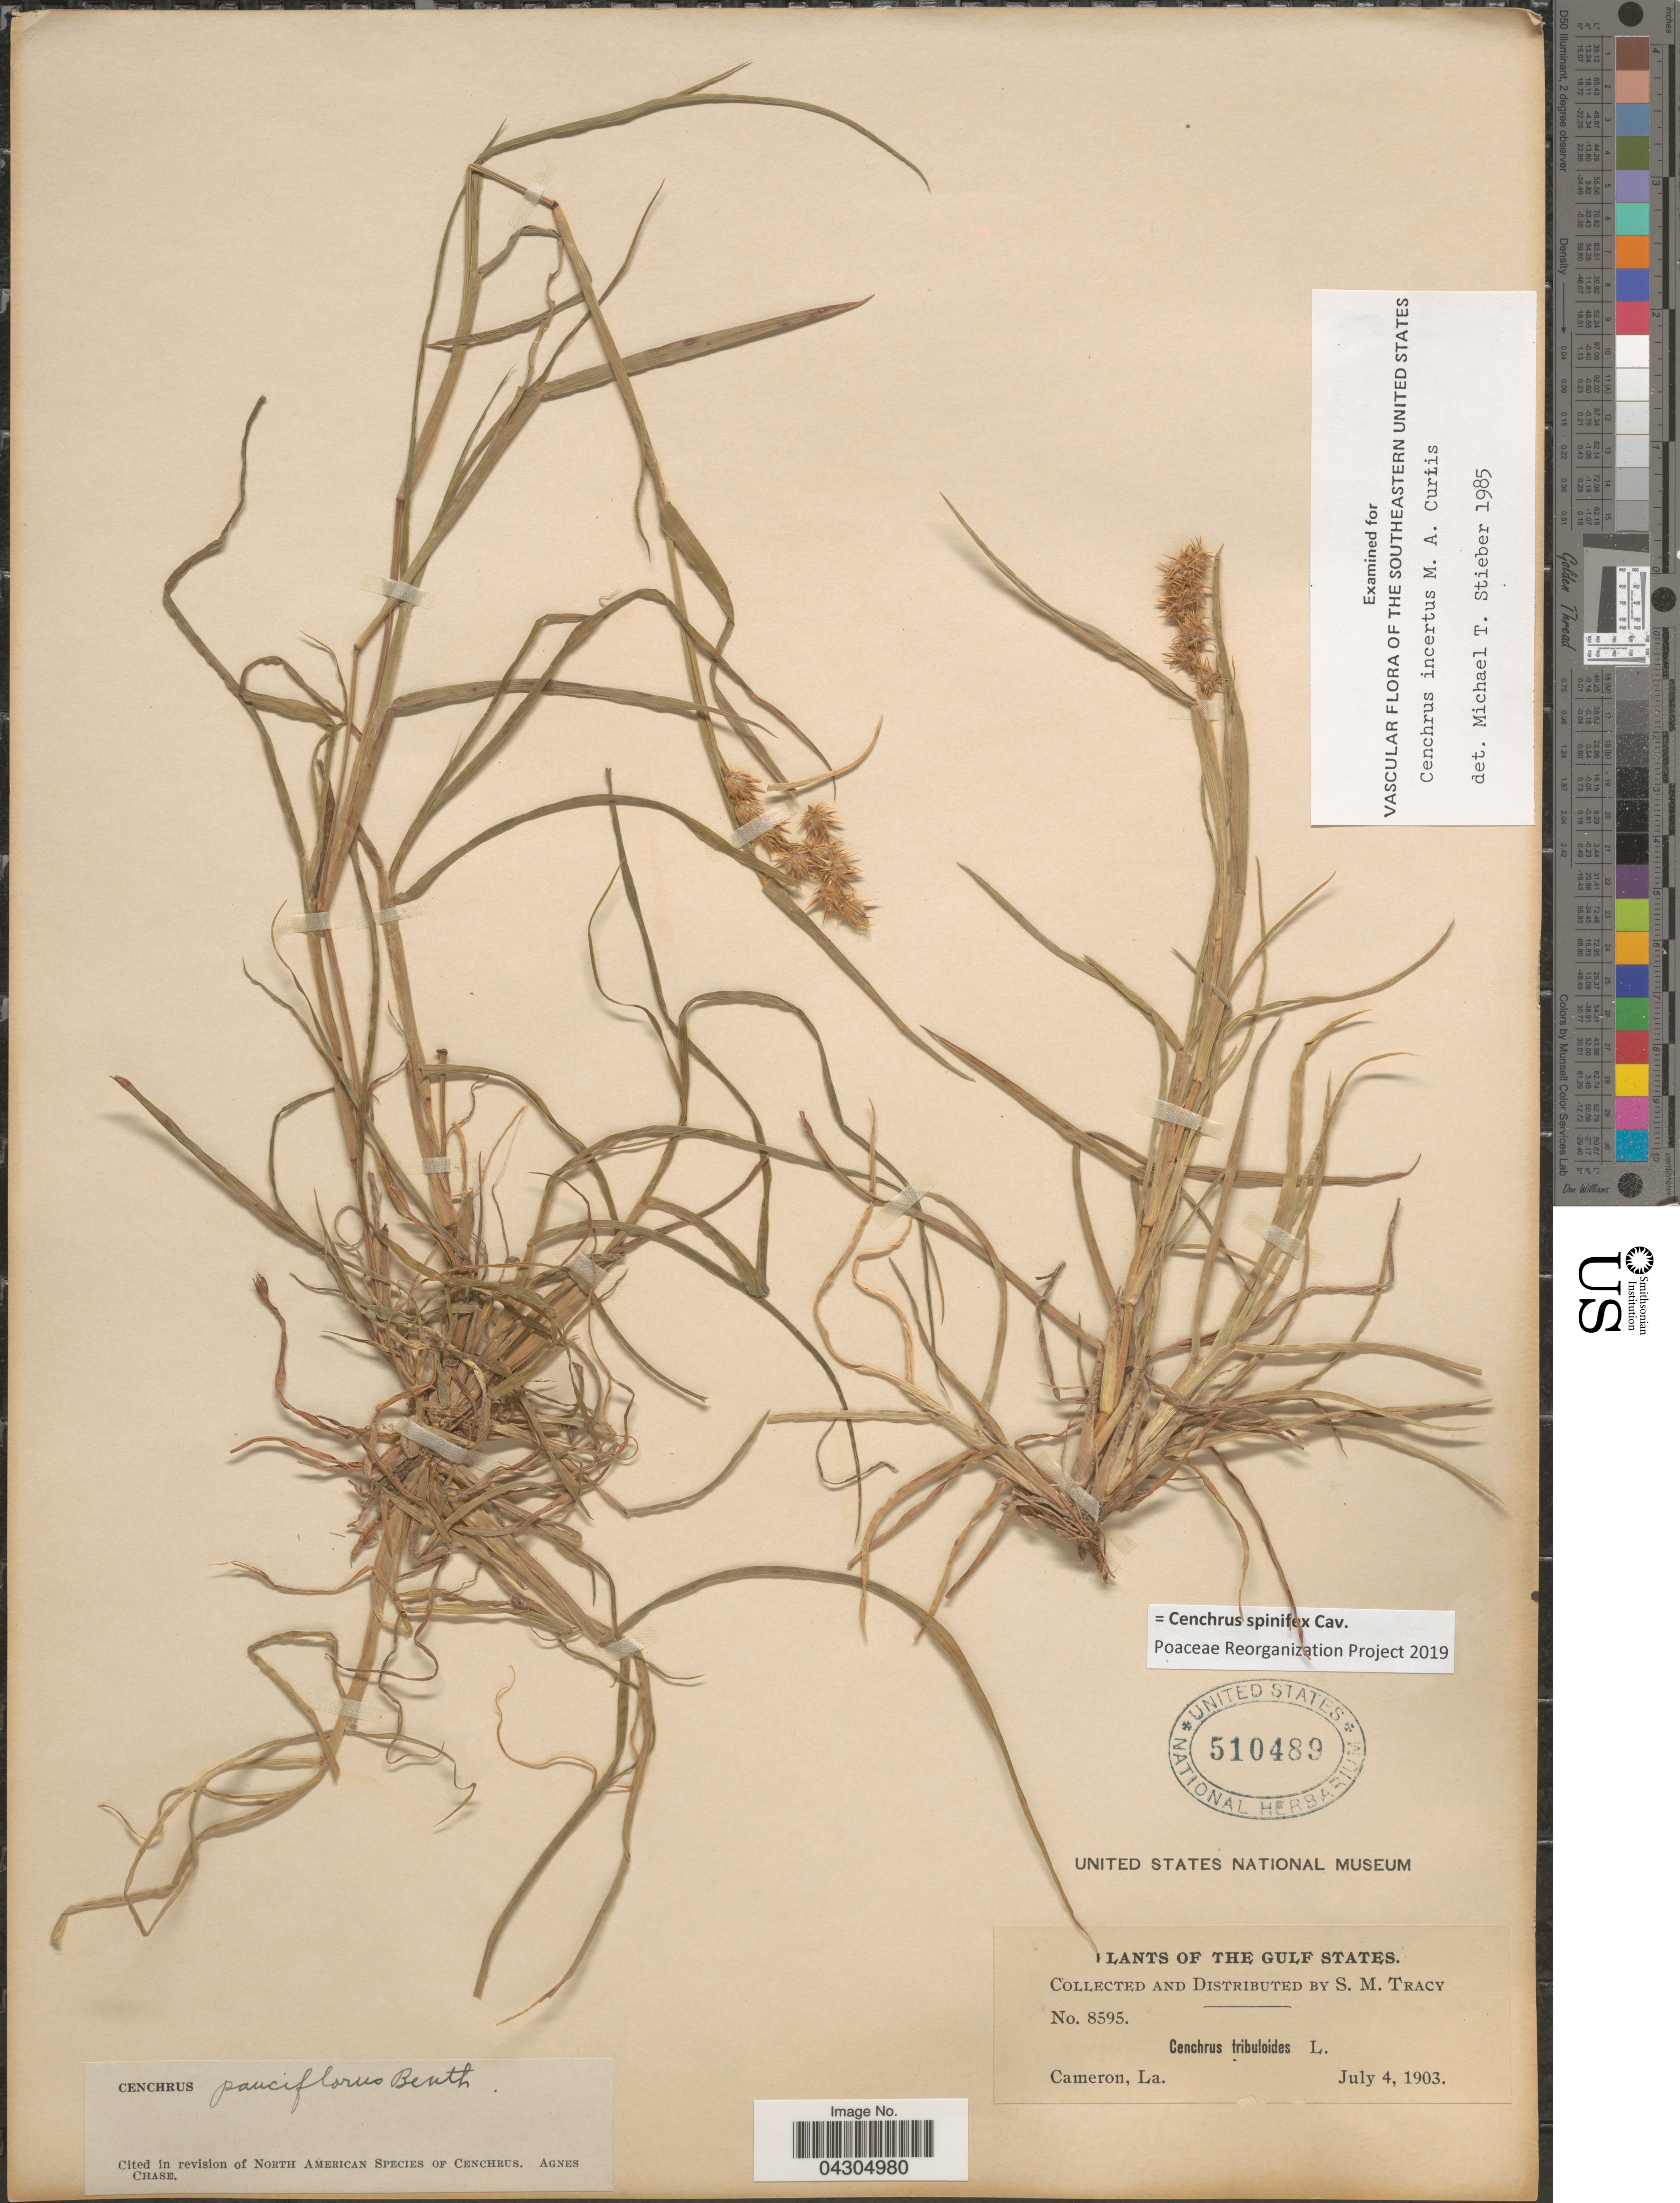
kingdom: Plantae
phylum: Tracheophyta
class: Liliopsida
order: Poales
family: Poaceae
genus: Cenchrus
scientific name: Cenchrus spinifex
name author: Cav.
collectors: S. M. Tracy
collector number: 8595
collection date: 1903-07-04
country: United States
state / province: Louisiana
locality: The Gulf States. Cameron.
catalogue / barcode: US 510489